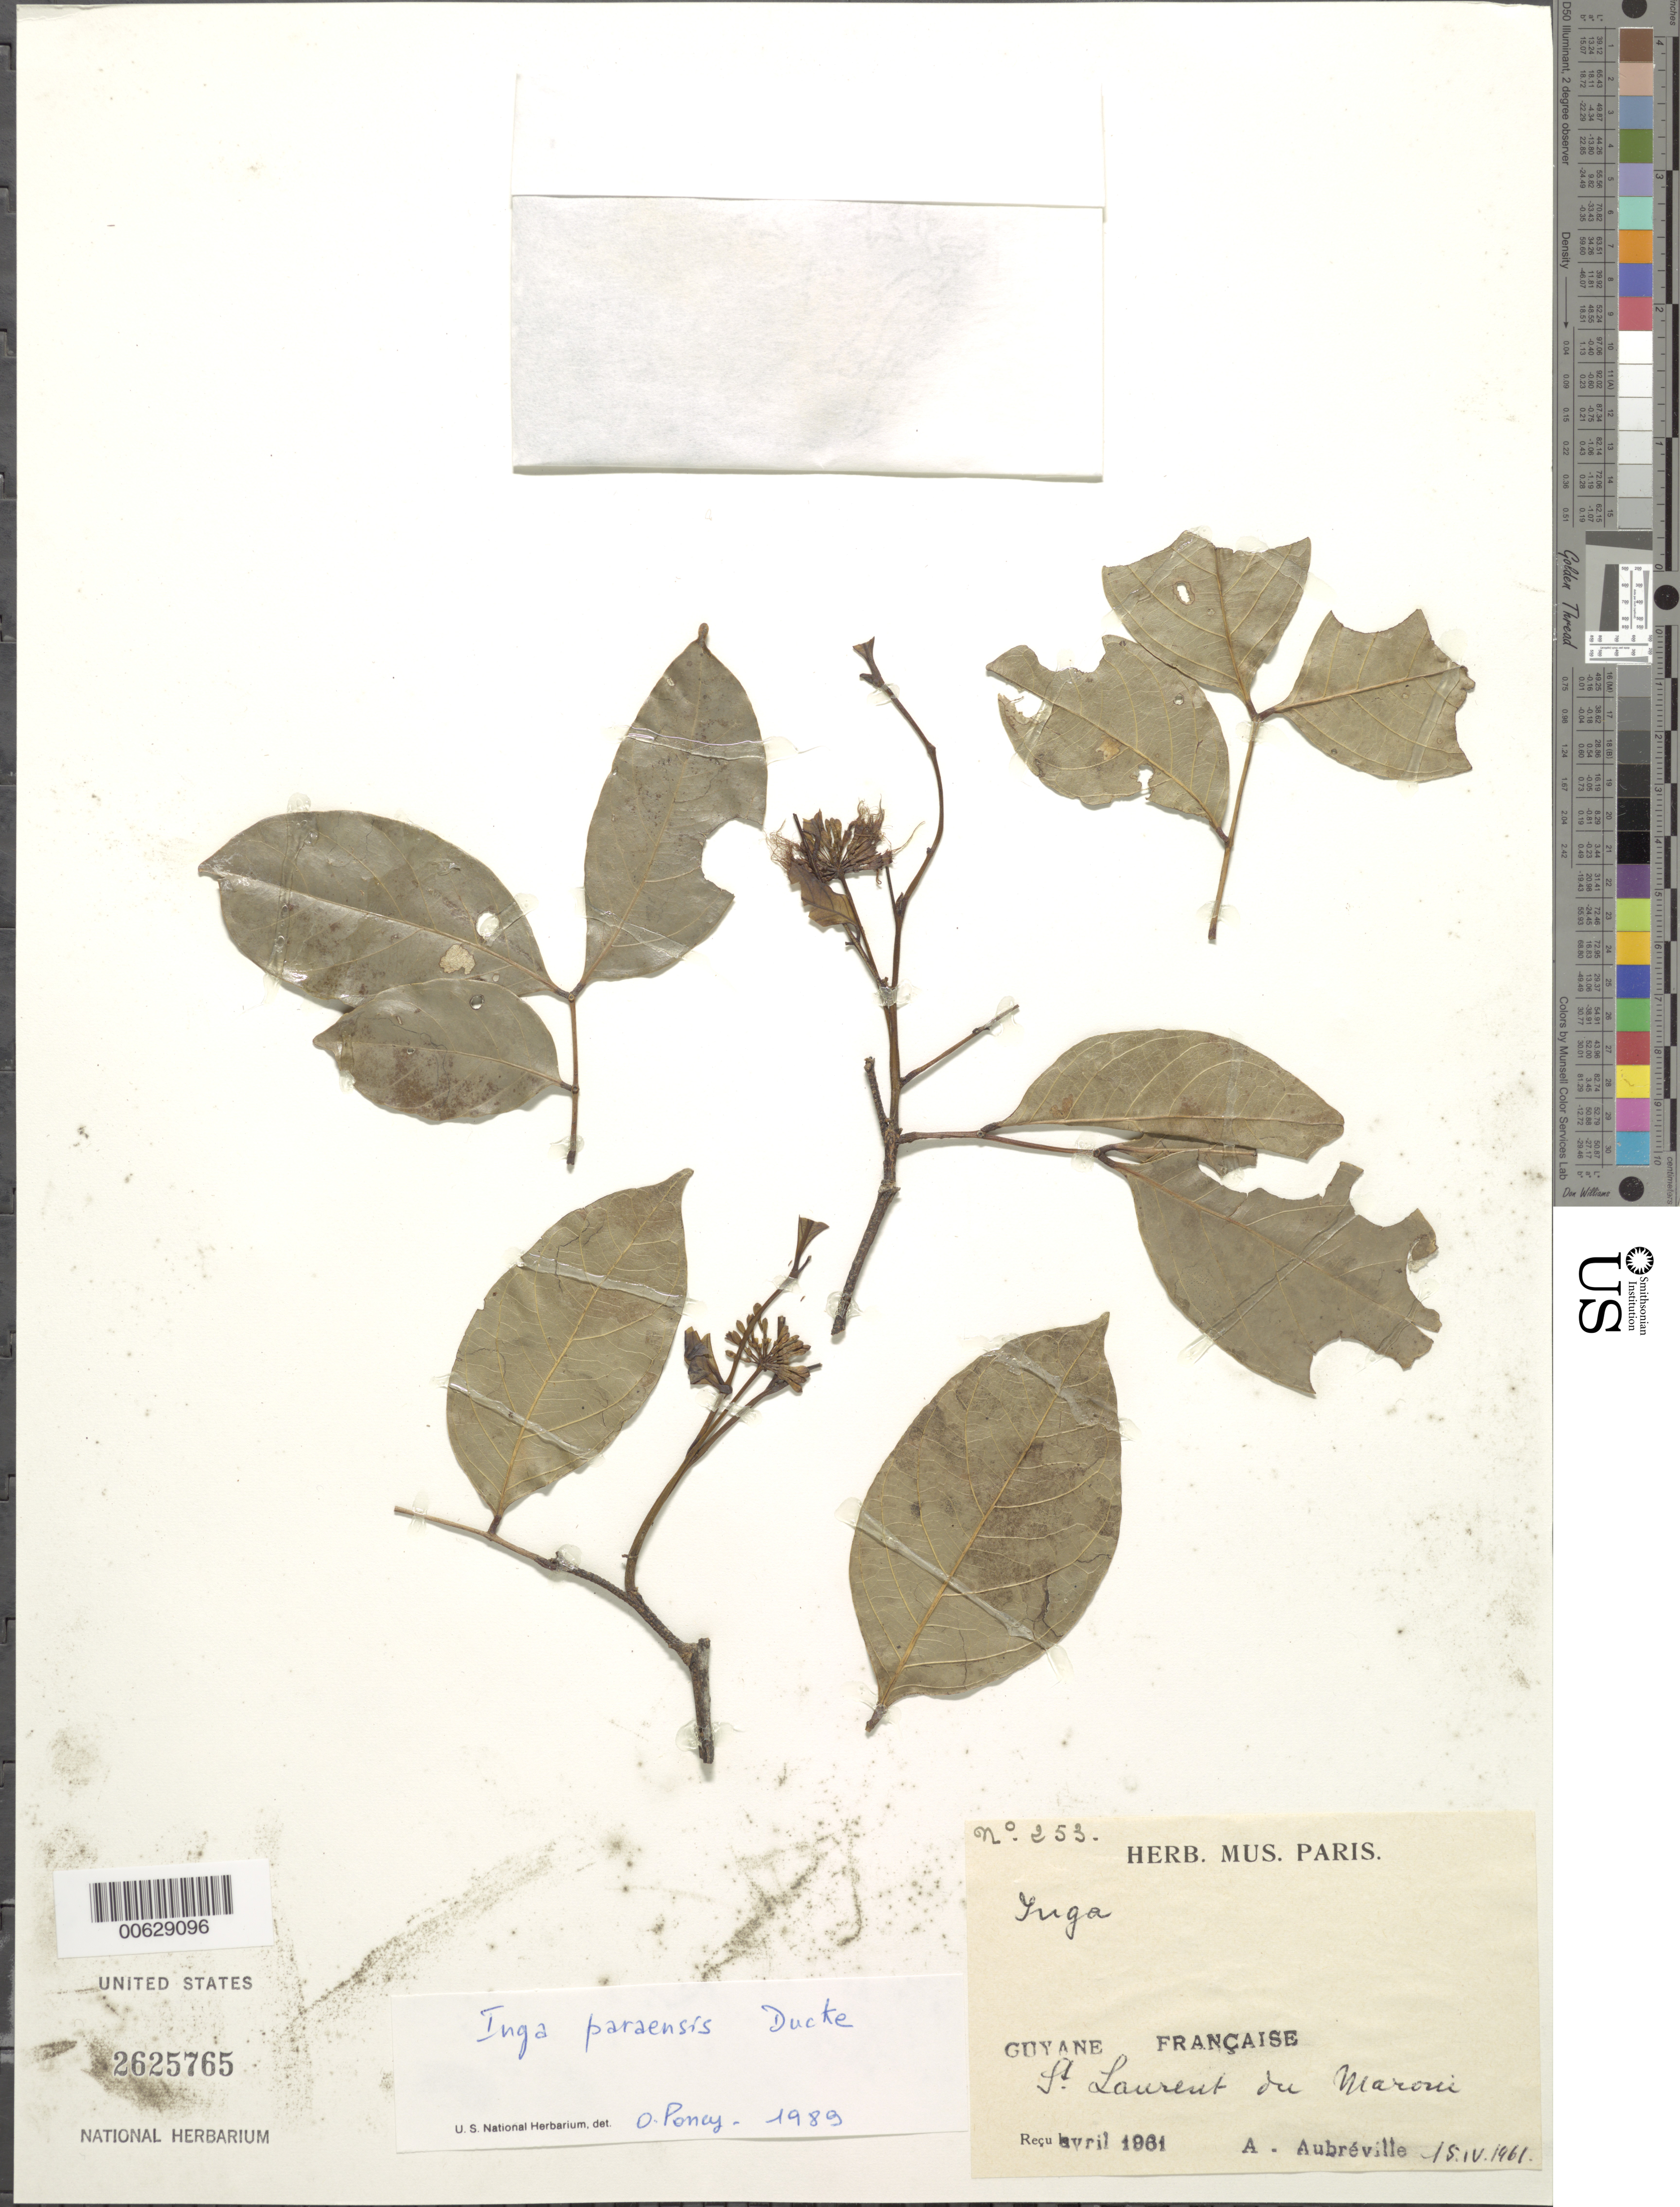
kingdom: Plantae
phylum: Tracheophyta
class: Magnoliopsida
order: Fabales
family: Fabaceae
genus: Inga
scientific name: Inga paraensis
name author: Ducke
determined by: Poncy, O.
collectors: A. Aubréville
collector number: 253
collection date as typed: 15-Apr-61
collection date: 1961-04-15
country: French Guiana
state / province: Cayenne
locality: St. Laurent du Maroni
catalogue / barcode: US 2625765